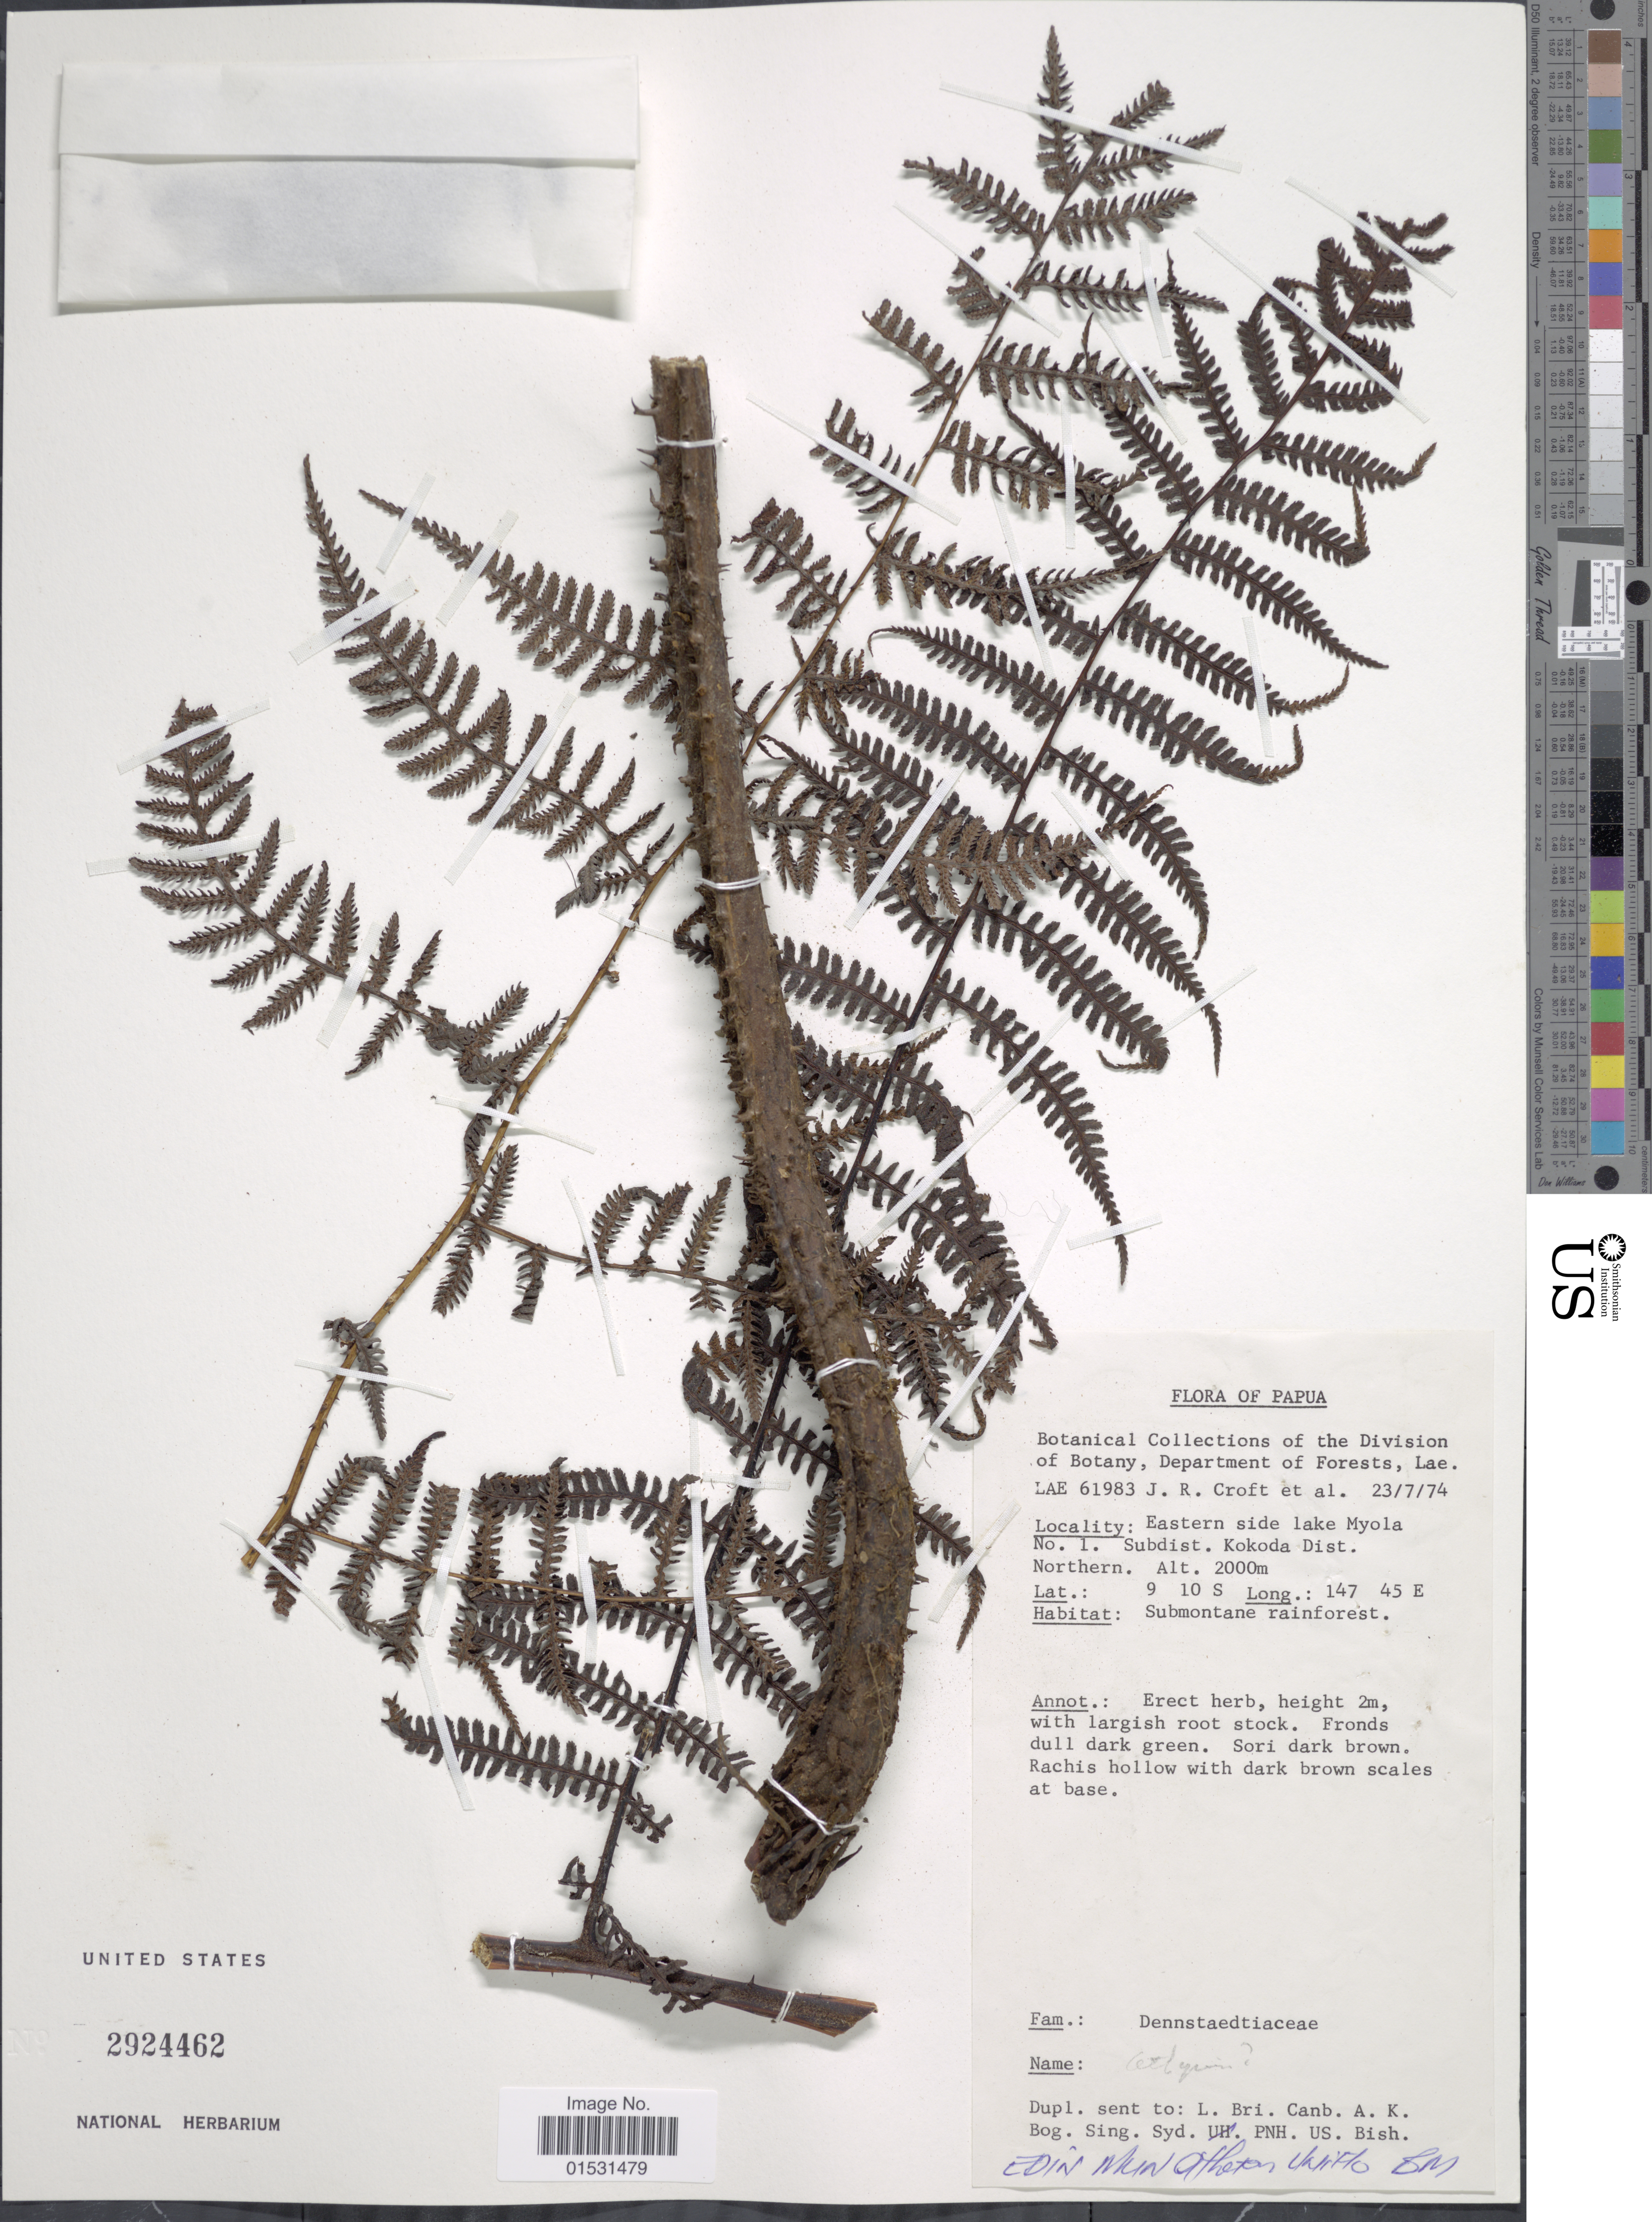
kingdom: Plantae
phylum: Tracheophyta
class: Polypodiopsida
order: Polypodiales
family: Athyriaceae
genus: Athyrium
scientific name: Athyrium sp.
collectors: J. R. Croft & et al.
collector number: LAE 61983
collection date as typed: Transcribed d/m/y: 23/7/74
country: Papua New Guinea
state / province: Northern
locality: Papua. Eastern side Lake Myolo No. 1. Subdist. Kokoda Dist. Northern.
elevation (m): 2000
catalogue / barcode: US 2924462